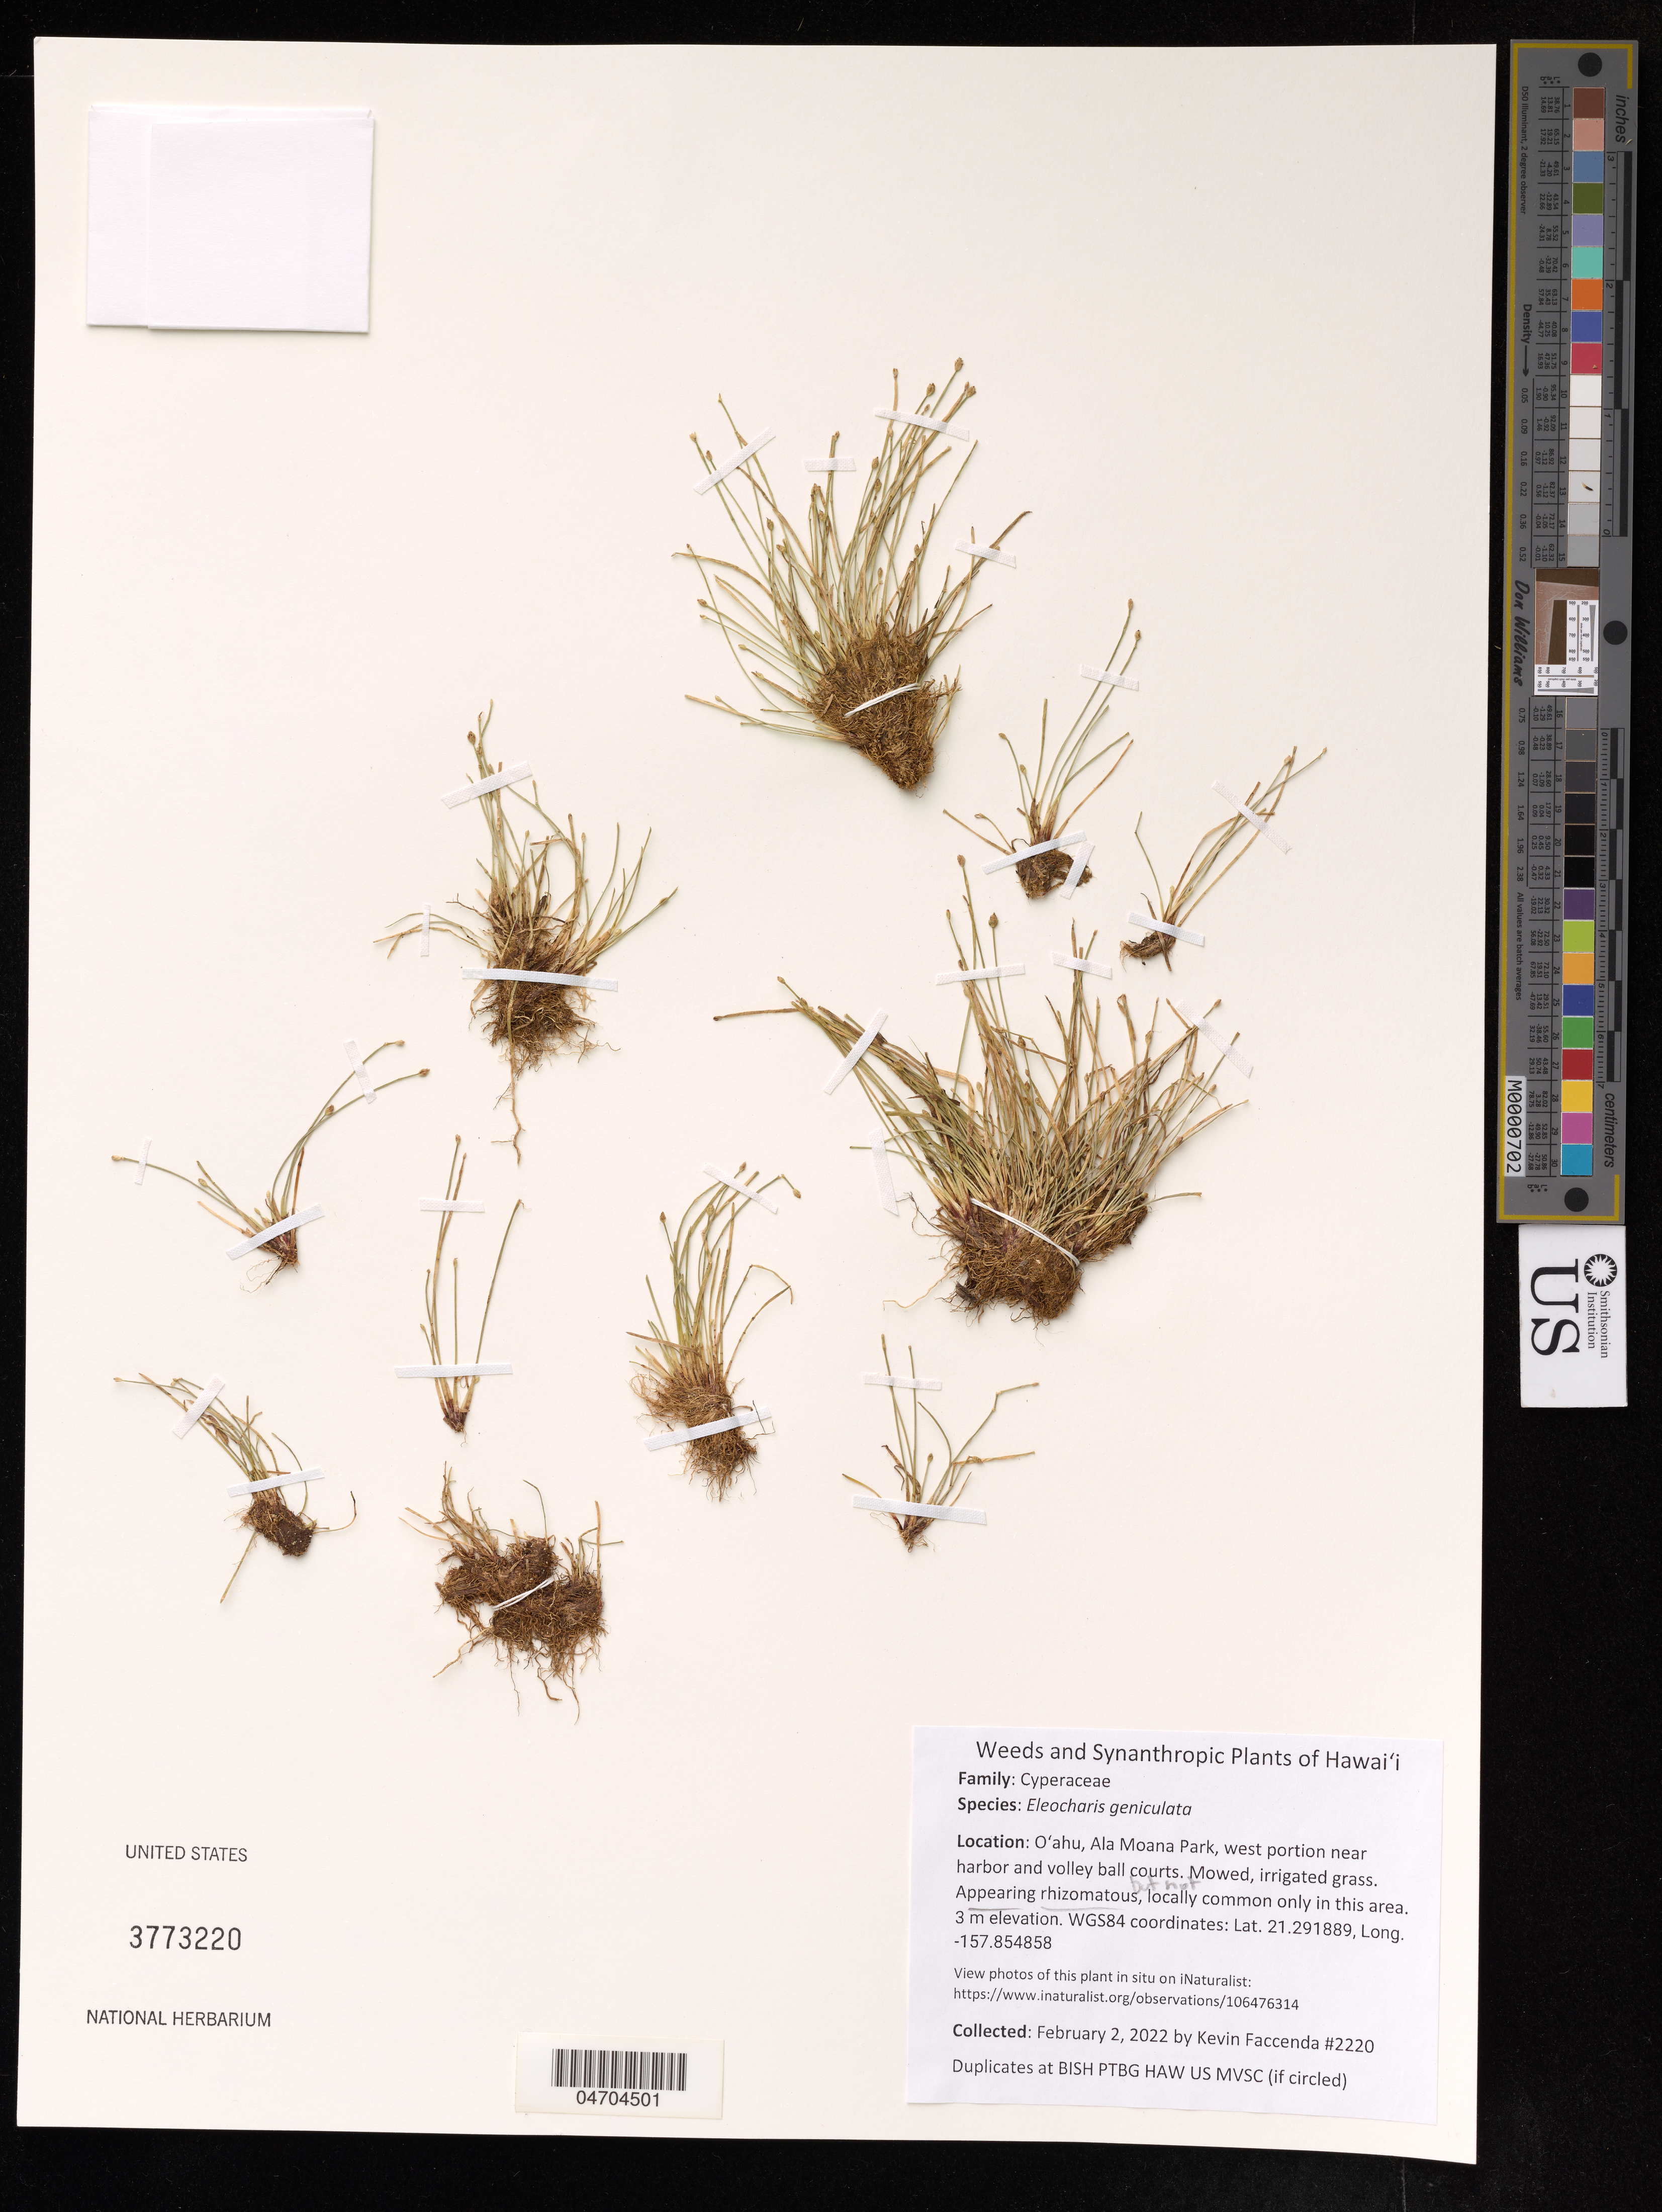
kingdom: Plantae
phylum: Tracheophyta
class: Liliopsida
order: Poales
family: Cyperaceae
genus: Eleocharis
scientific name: Eleocharis geniculata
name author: (L.) Roem. & Schult.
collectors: K. Faccenda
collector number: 2220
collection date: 2022-02-02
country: United States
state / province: Hawaii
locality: O'aho, Ala Moana Park, west portion near harbor and volley ball courts.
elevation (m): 3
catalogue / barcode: US 3773220